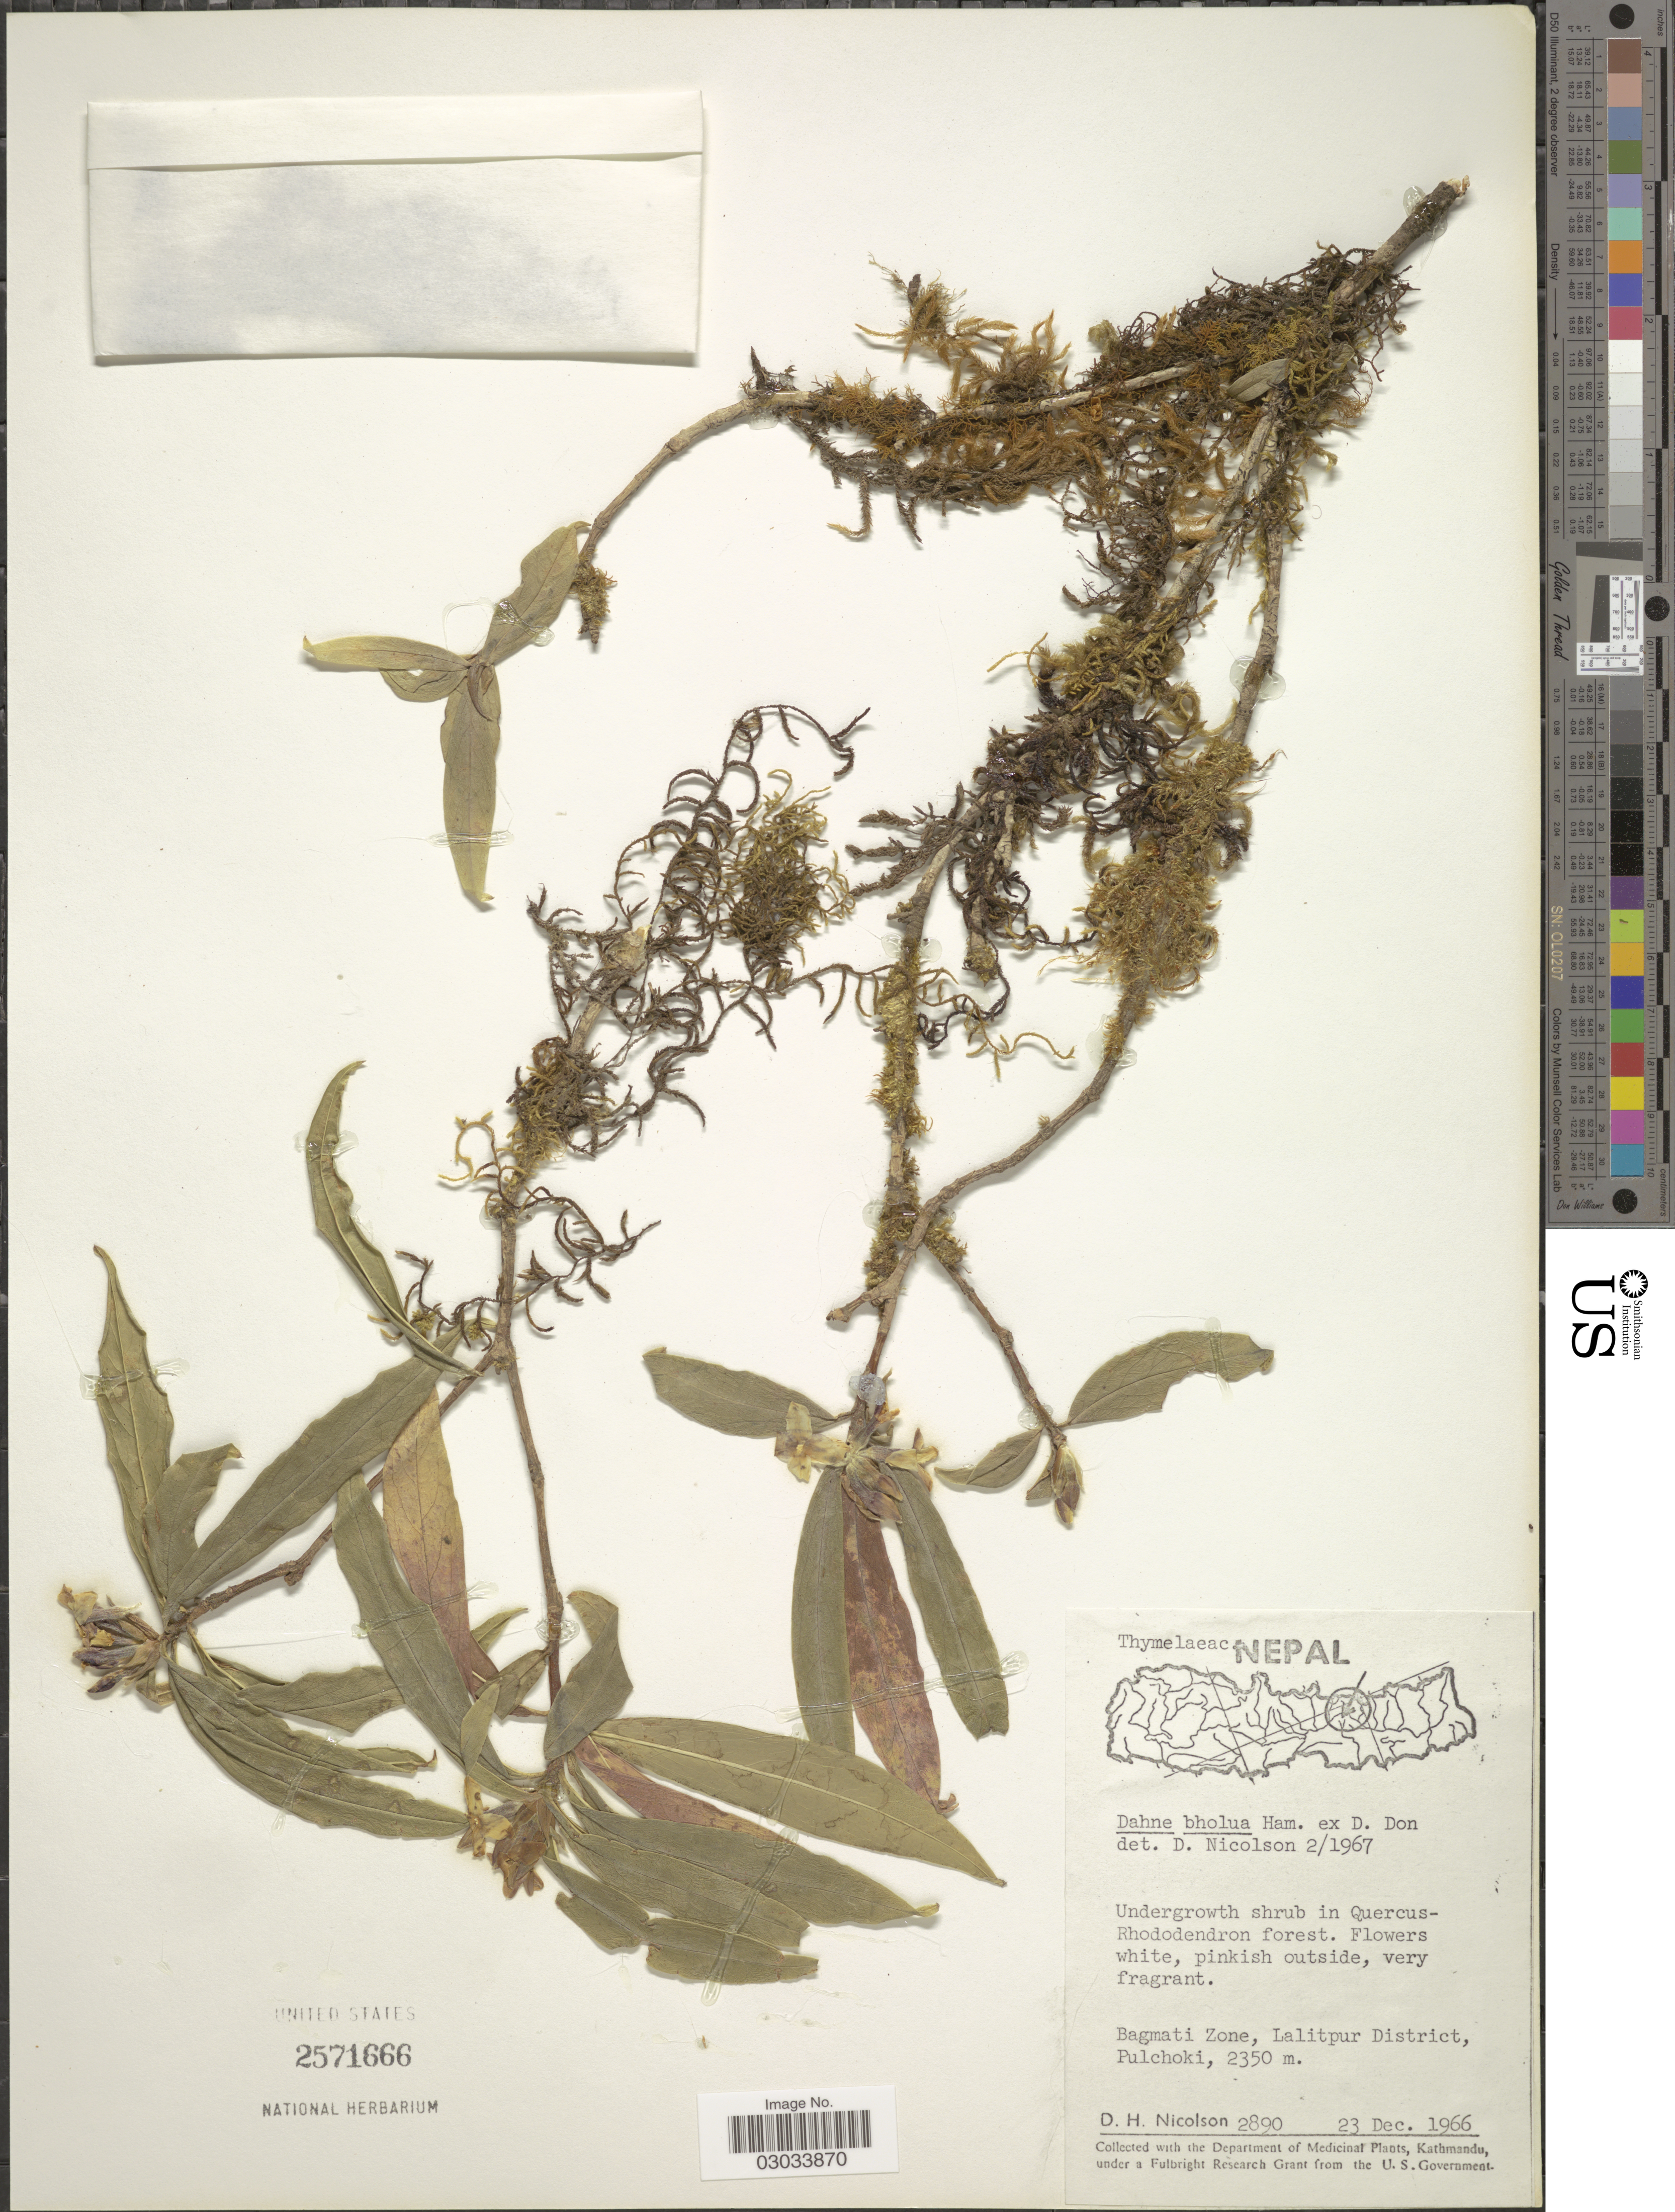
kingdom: Plantae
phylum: Tracheophyta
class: Magnoliopsida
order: Malvales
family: Thymelaeaceae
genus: Daphne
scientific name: Daphne bholua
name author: Buch.-Ham. ex D. Don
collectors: D. H. Nicolson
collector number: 2890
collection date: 1966-12-23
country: Nepal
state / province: Bagmati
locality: Bagmati Zone, Lalitpur District, Pulchoki.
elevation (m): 2350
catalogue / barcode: US 2571666